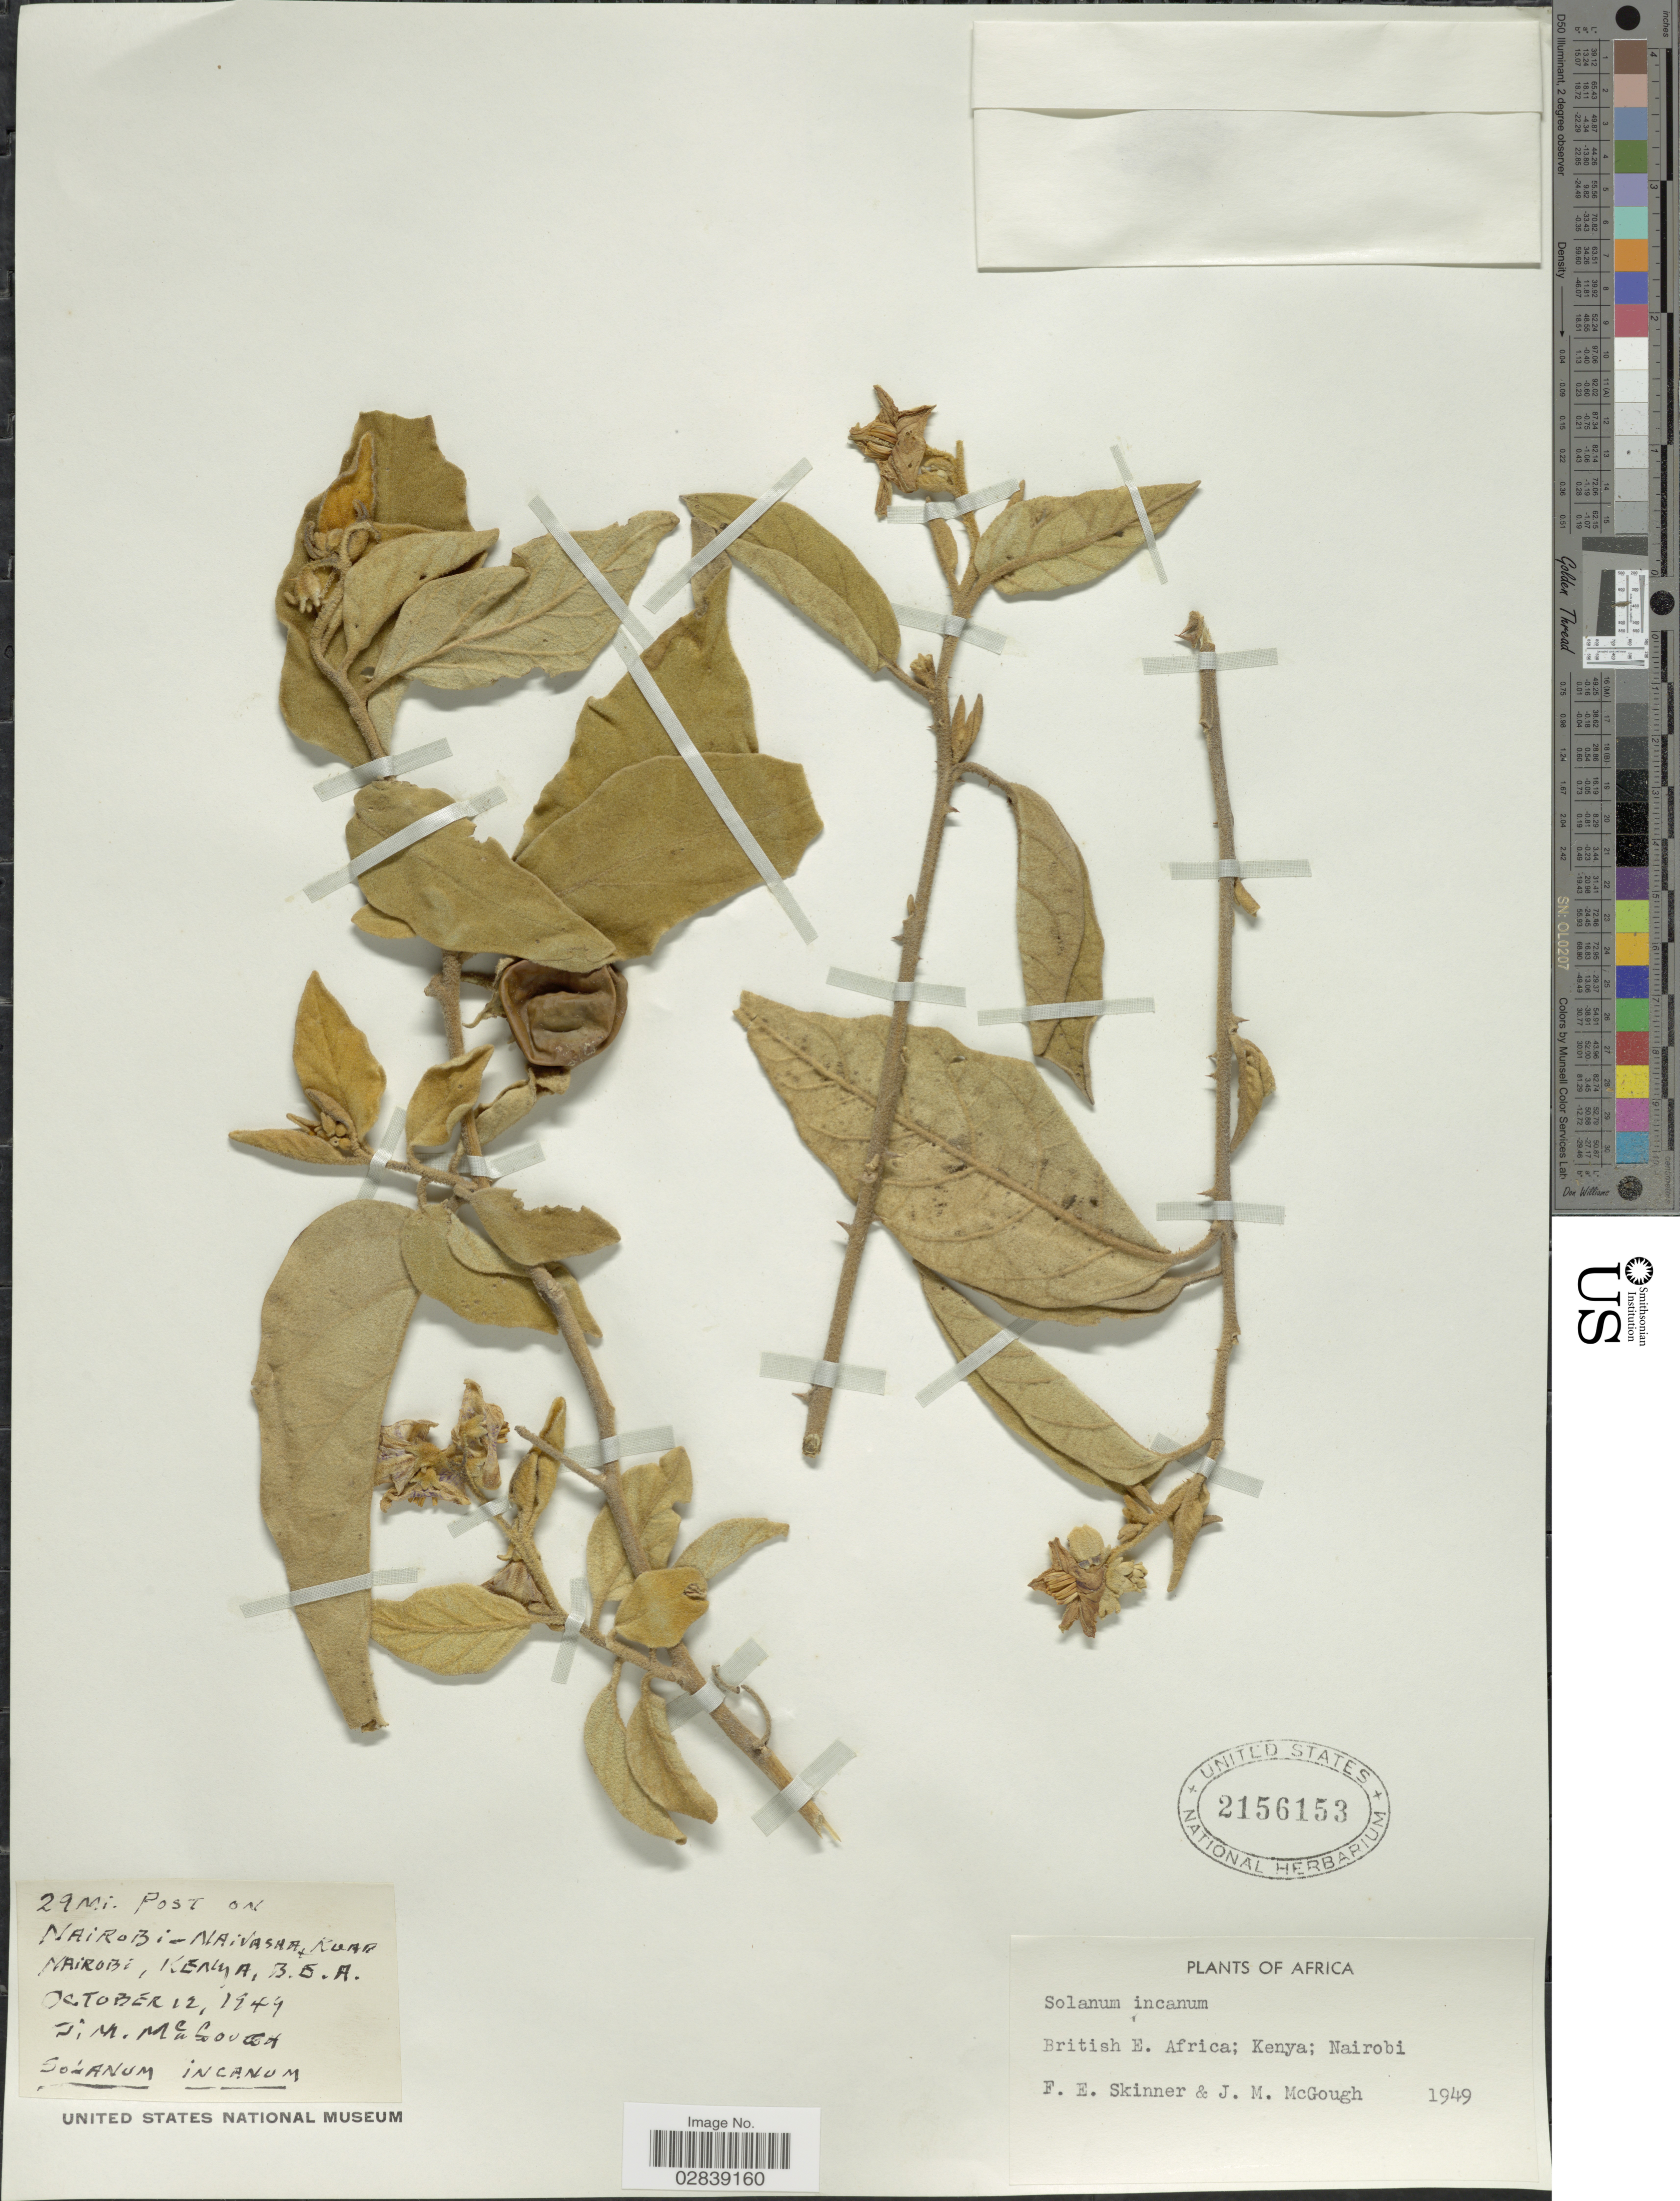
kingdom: Plantae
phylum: Tracheophyta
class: Magnoliopsida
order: Solanales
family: Solanaceae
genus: Solanum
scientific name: Solanum incanum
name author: L.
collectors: F. Skinner & J. Mcgough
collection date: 1949-10-12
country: Kenya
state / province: Nairobi Area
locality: Nairobi-Naivasha + Kurr. British East Africa.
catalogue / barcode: US 2156153